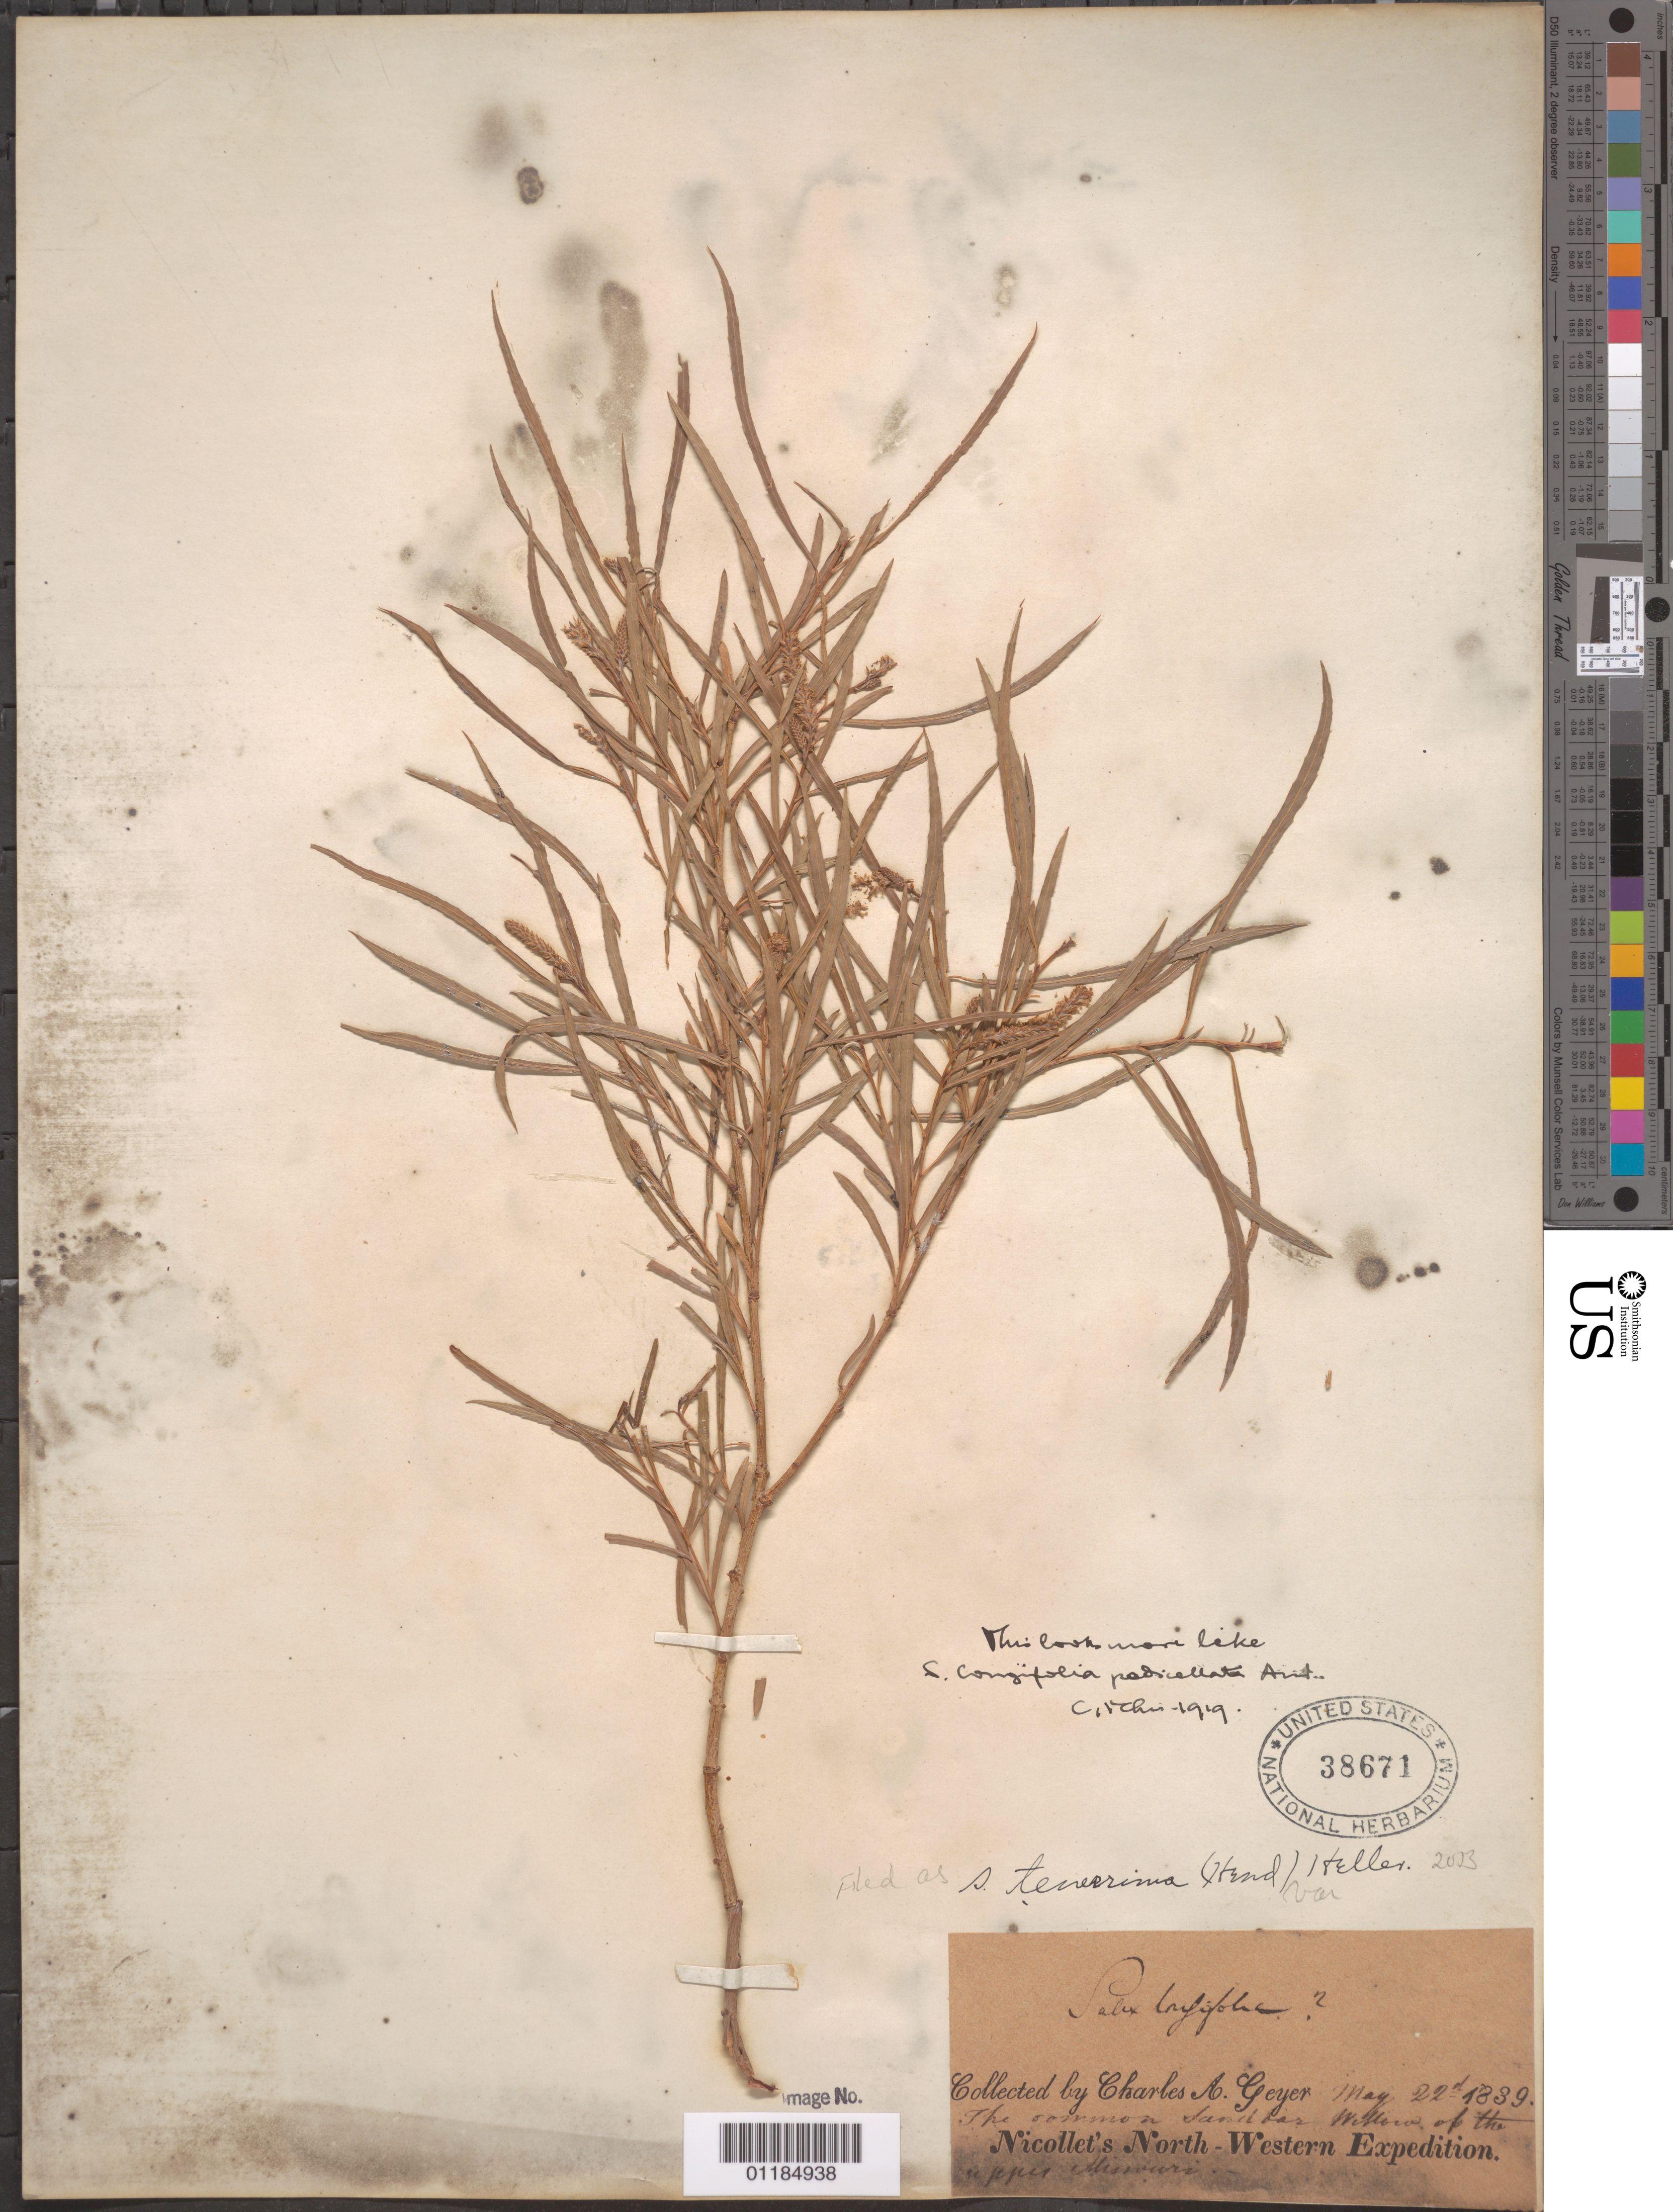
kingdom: Plantae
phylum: Tracheophyta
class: Magnoliopsida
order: Malpighiales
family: Salicaceae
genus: Salix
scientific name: Salix tenerrima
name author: (L.F. Hend.) A. Heller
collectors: C. A. Geyer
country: United States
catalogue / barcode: US 38671